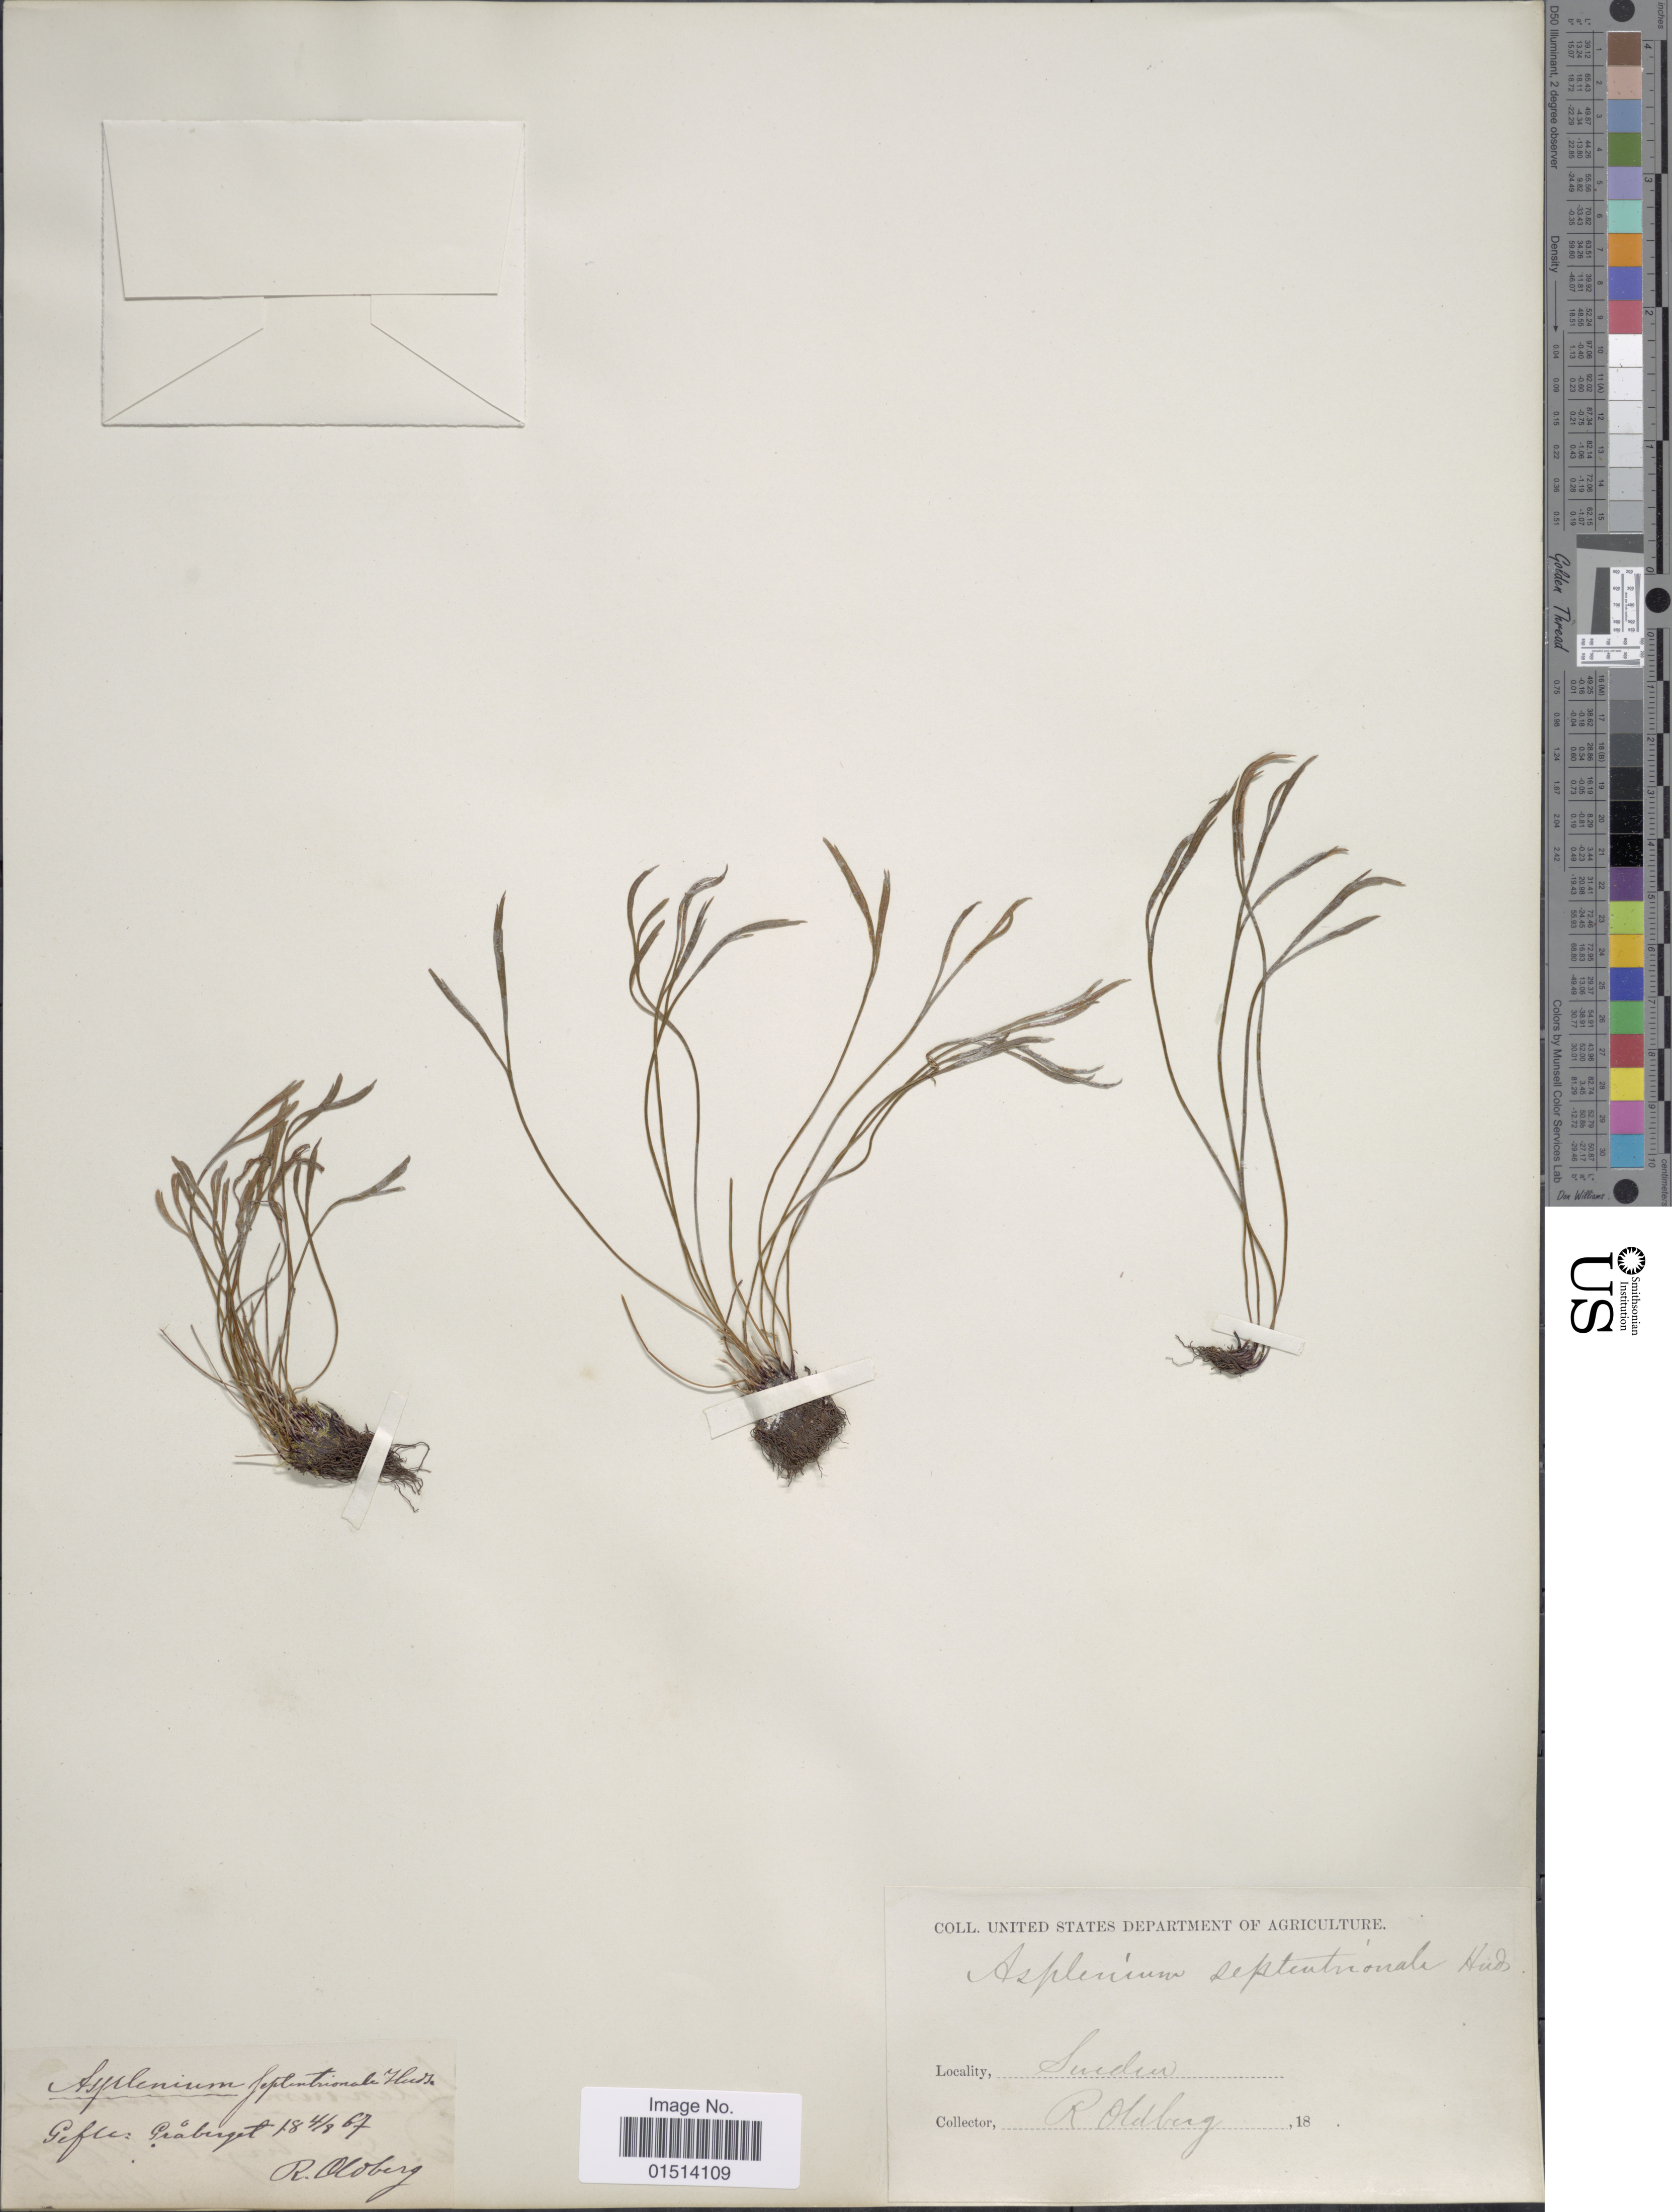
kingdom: Plantae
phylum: Tracheophyta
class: Polypodiopsida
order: Polypodiales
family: Aspleniaceae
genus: Asplenium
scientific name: Asplenium septentrionale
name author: (L.) Hoffm.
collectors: R. Oldberg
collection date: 1867-04-08 or 1867-08-04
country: Sweden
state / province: Gavleborg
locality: Gefle, Gråberget